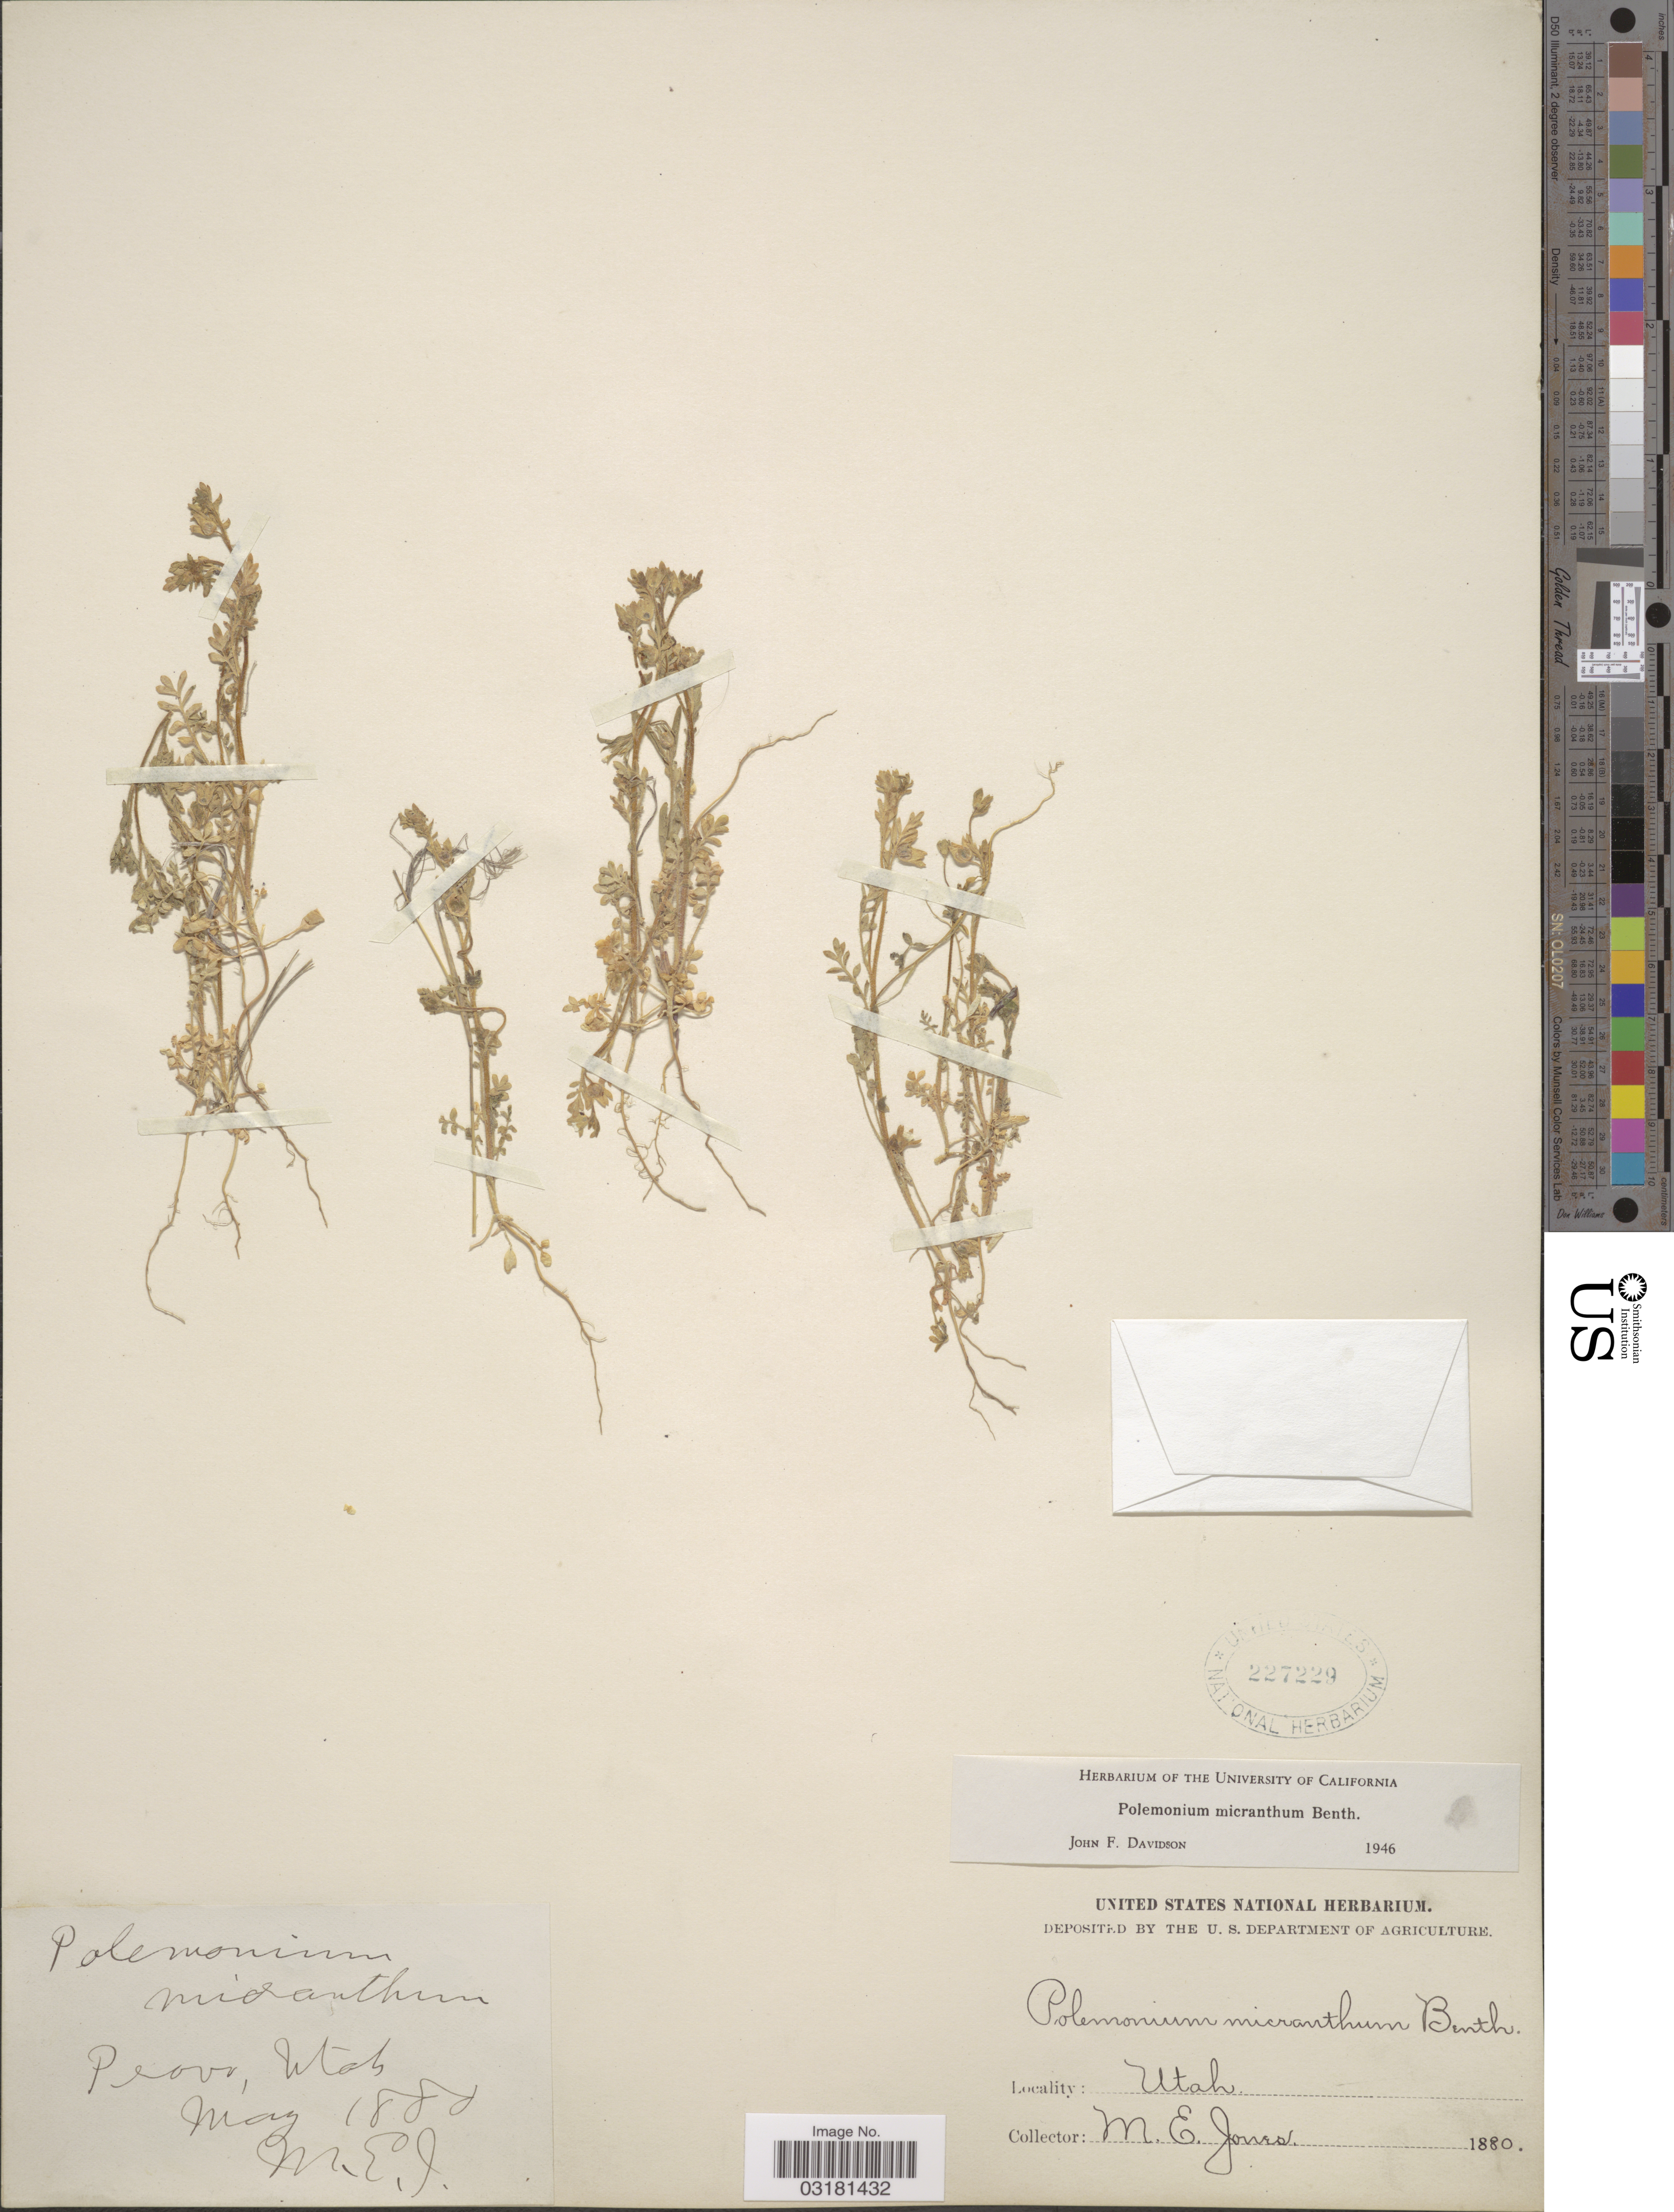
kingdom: Plantae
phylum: Tracheophyta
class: Magnoliopsida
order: Ericales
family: Polemoniaceae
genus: Polemonium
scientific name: Polemonium micranthum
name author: Benth.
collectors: M. E. Jones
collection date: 1880-05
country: United States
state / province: Utah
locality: Provo.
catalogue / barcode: US 227229